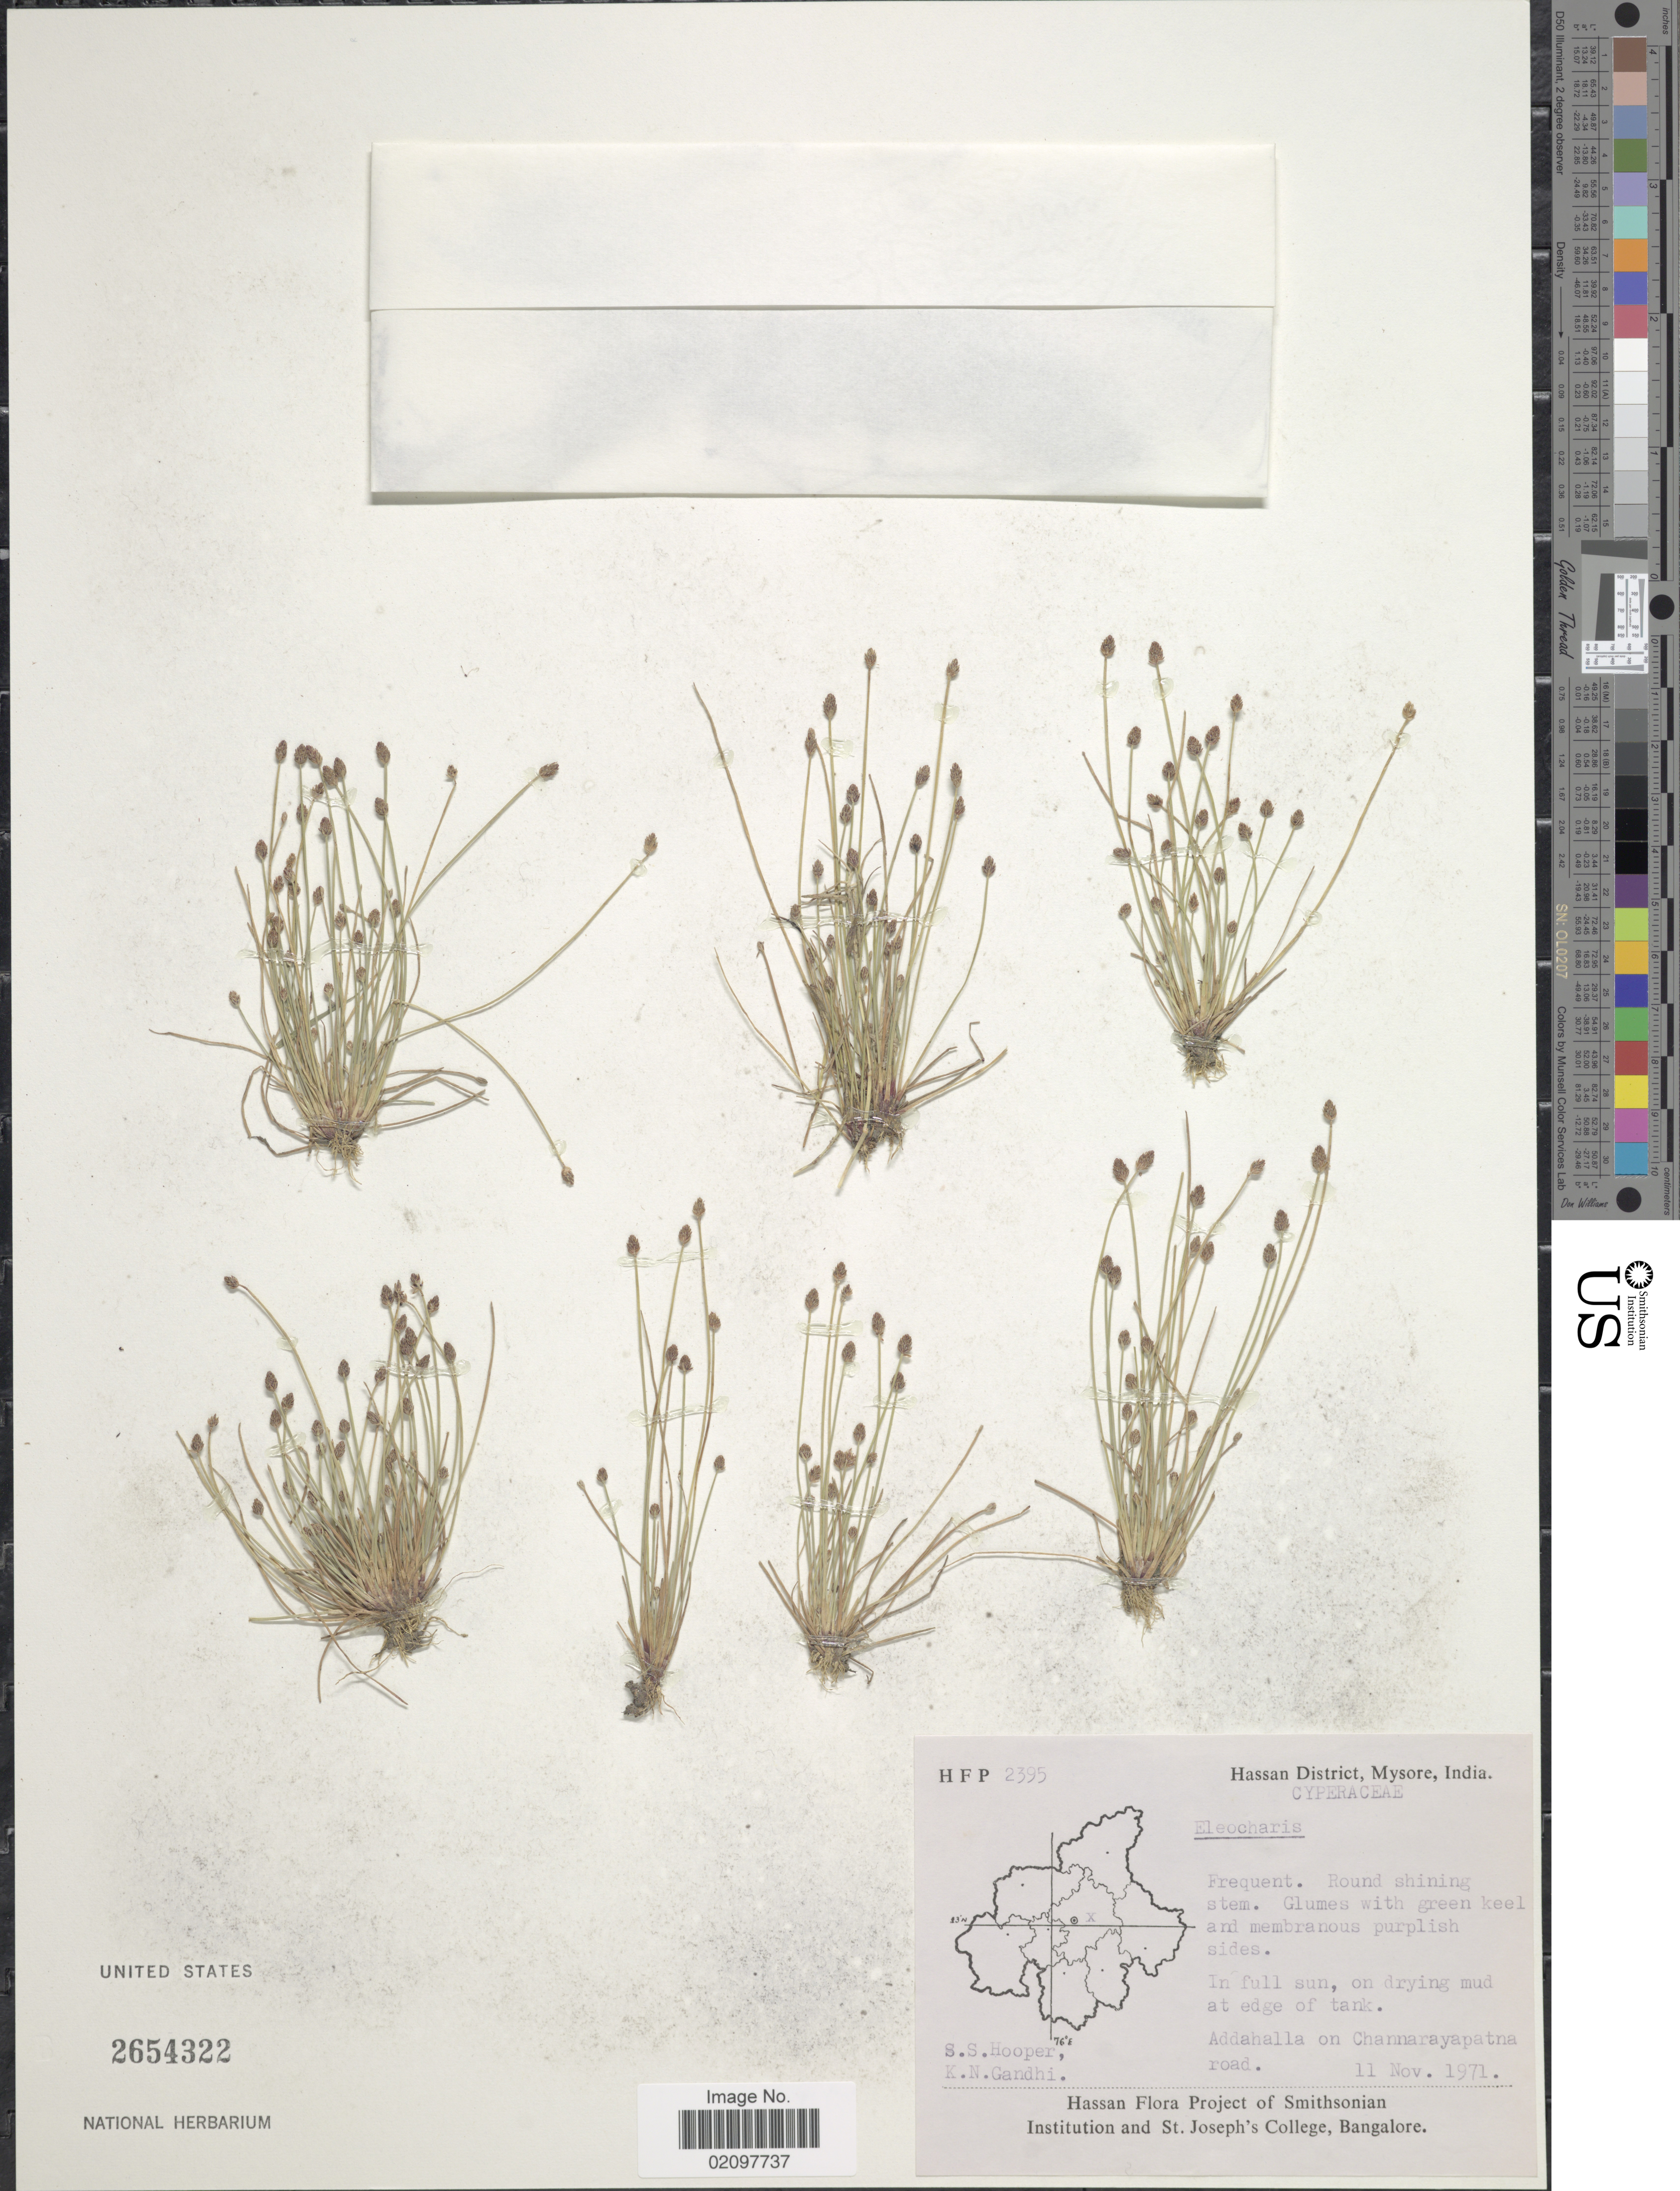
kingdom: Plantae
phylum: Tracheophyta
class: Liliopsida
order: Poales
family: Cyperaceae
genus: Eleocharis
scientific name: Eleocharis retroflexa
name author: (Poir.) Urb.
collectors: S. S. Hooper & K. N. Gandhi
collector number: HFP2395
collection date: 1971-11-11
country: India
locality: Hassan District, Mysore. Addahalla on Channarayapatna road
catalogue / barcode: US 2654322